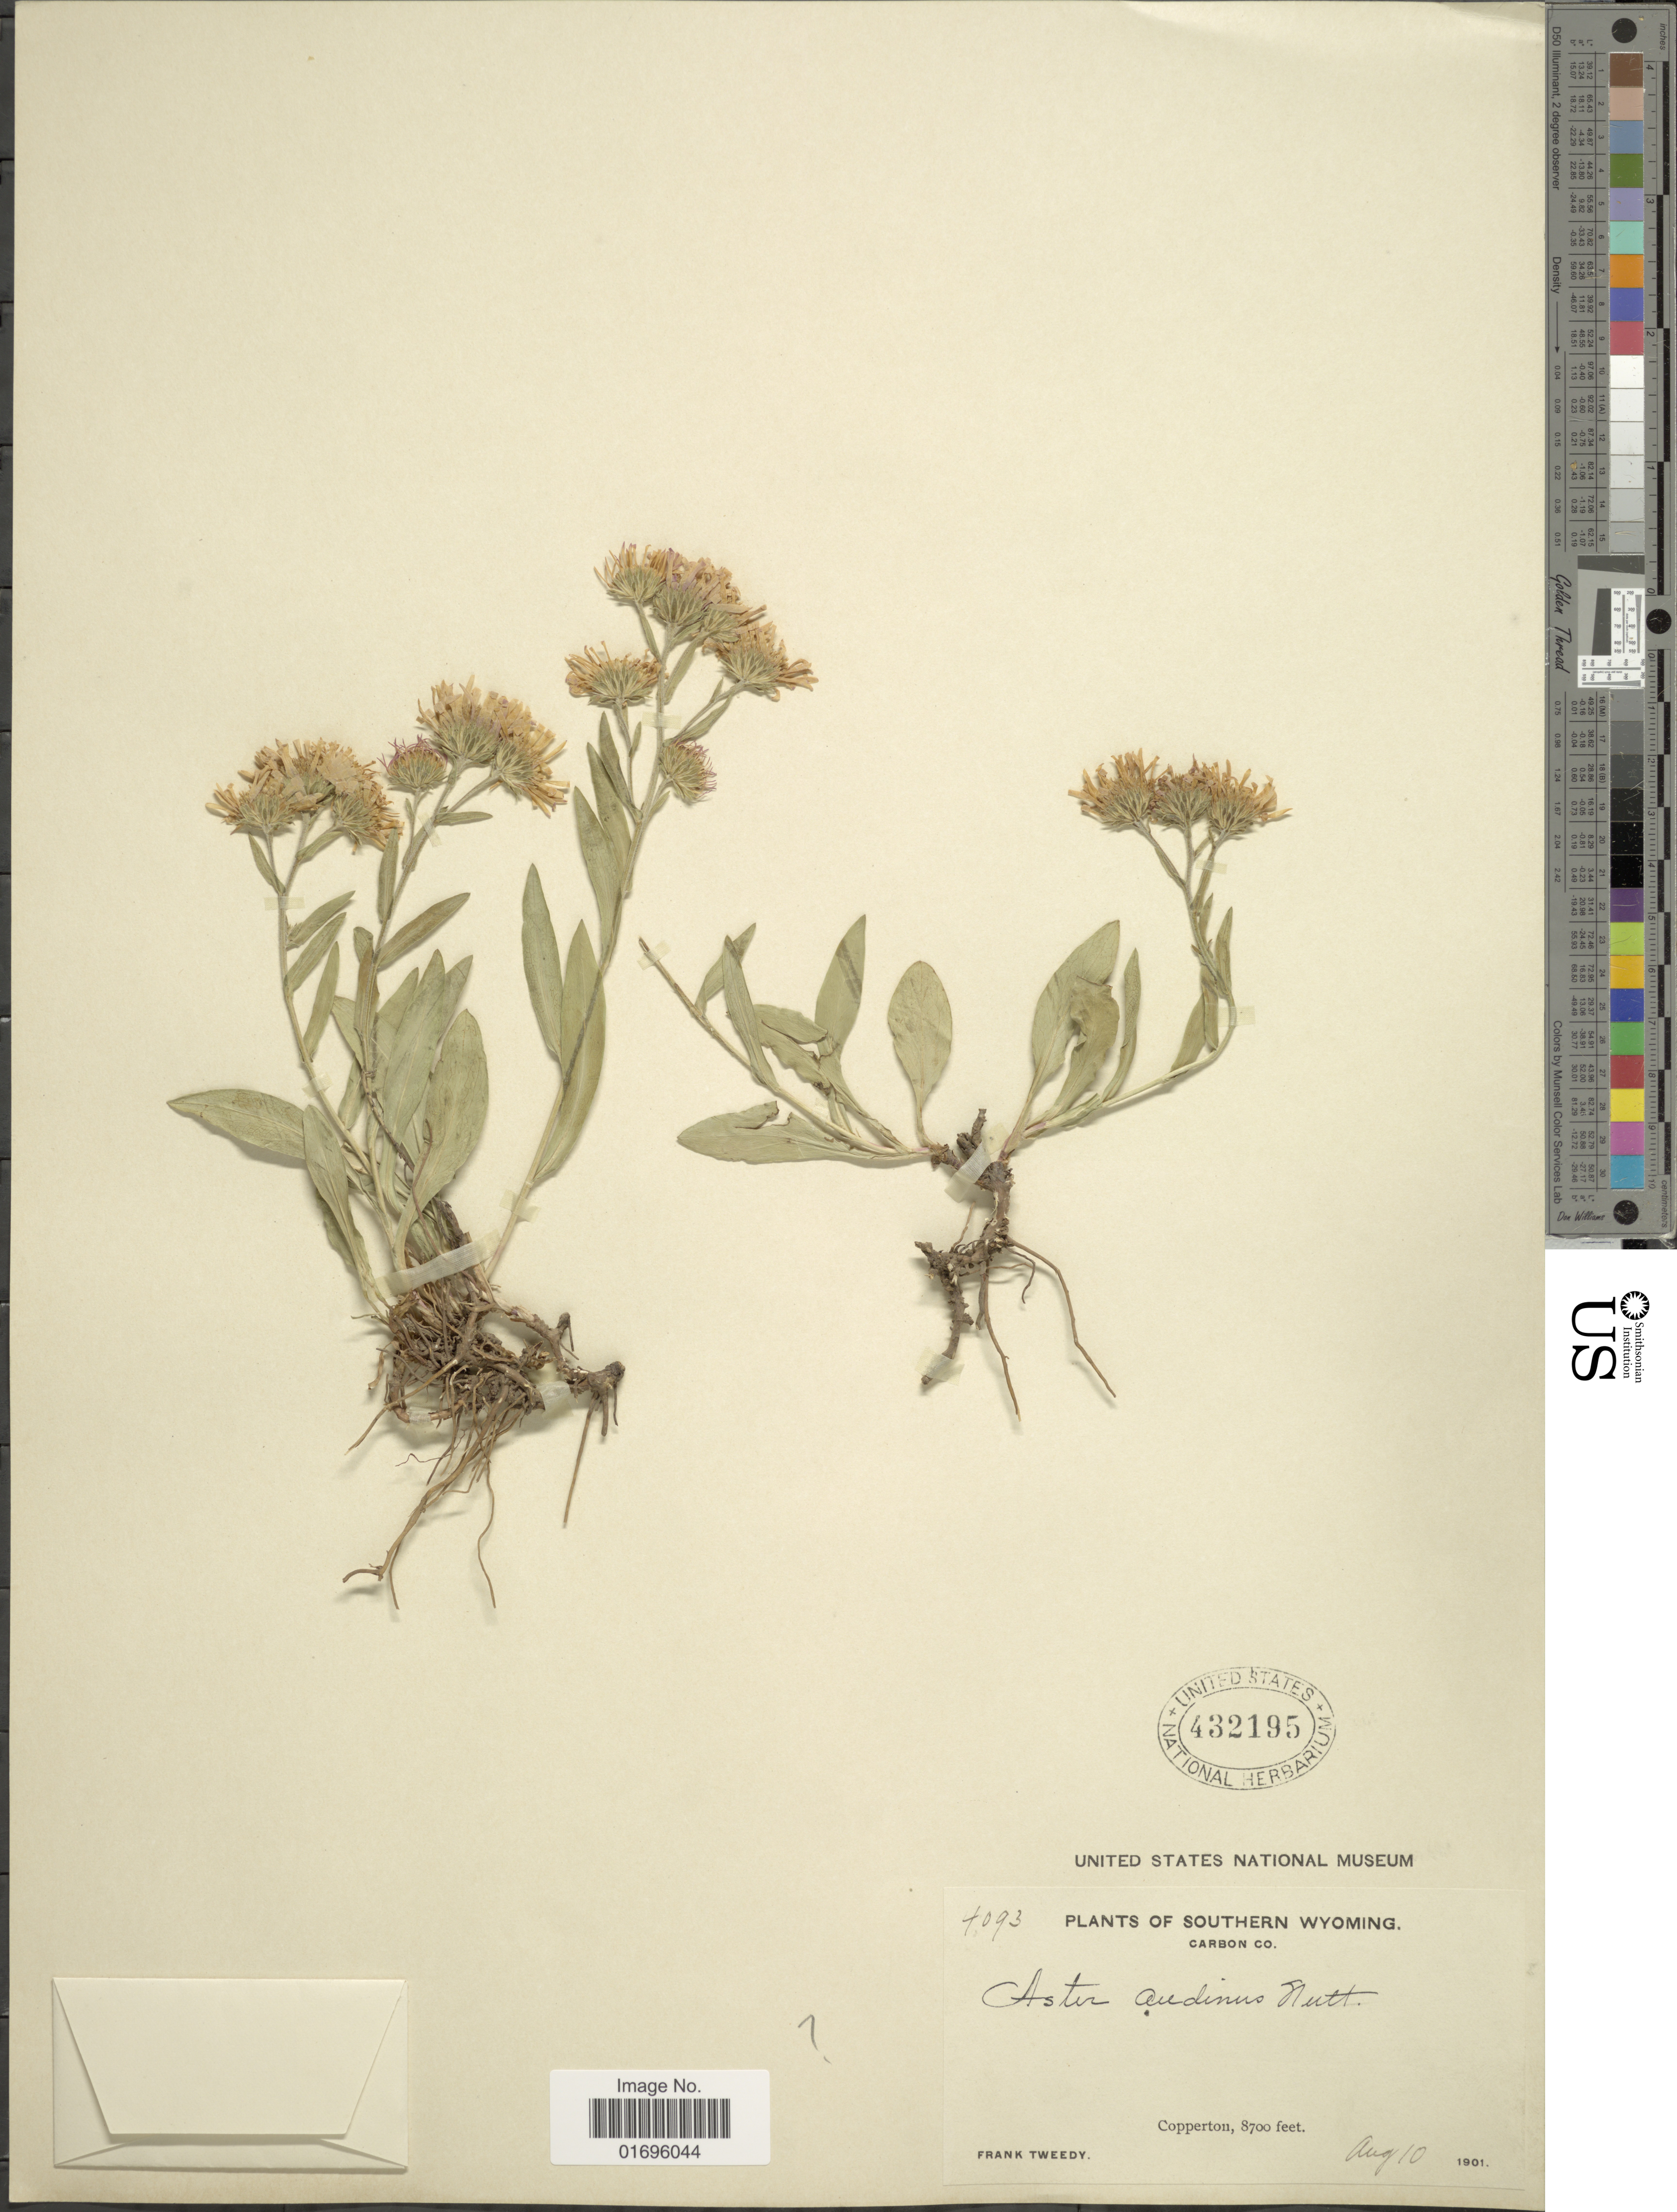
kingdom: Plantae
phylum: Tracheophyta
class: Magnoliopsida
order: Asterales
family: Asteraceae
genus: Aster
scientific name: Aster andinus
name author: Kuntze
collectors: F. Tweedy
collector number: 4093*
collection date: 1901-08-10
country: United States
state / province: Wyoming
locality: Southern Wyoming. Carbon Co. Copperton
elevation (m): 2652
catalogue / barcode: US 432195